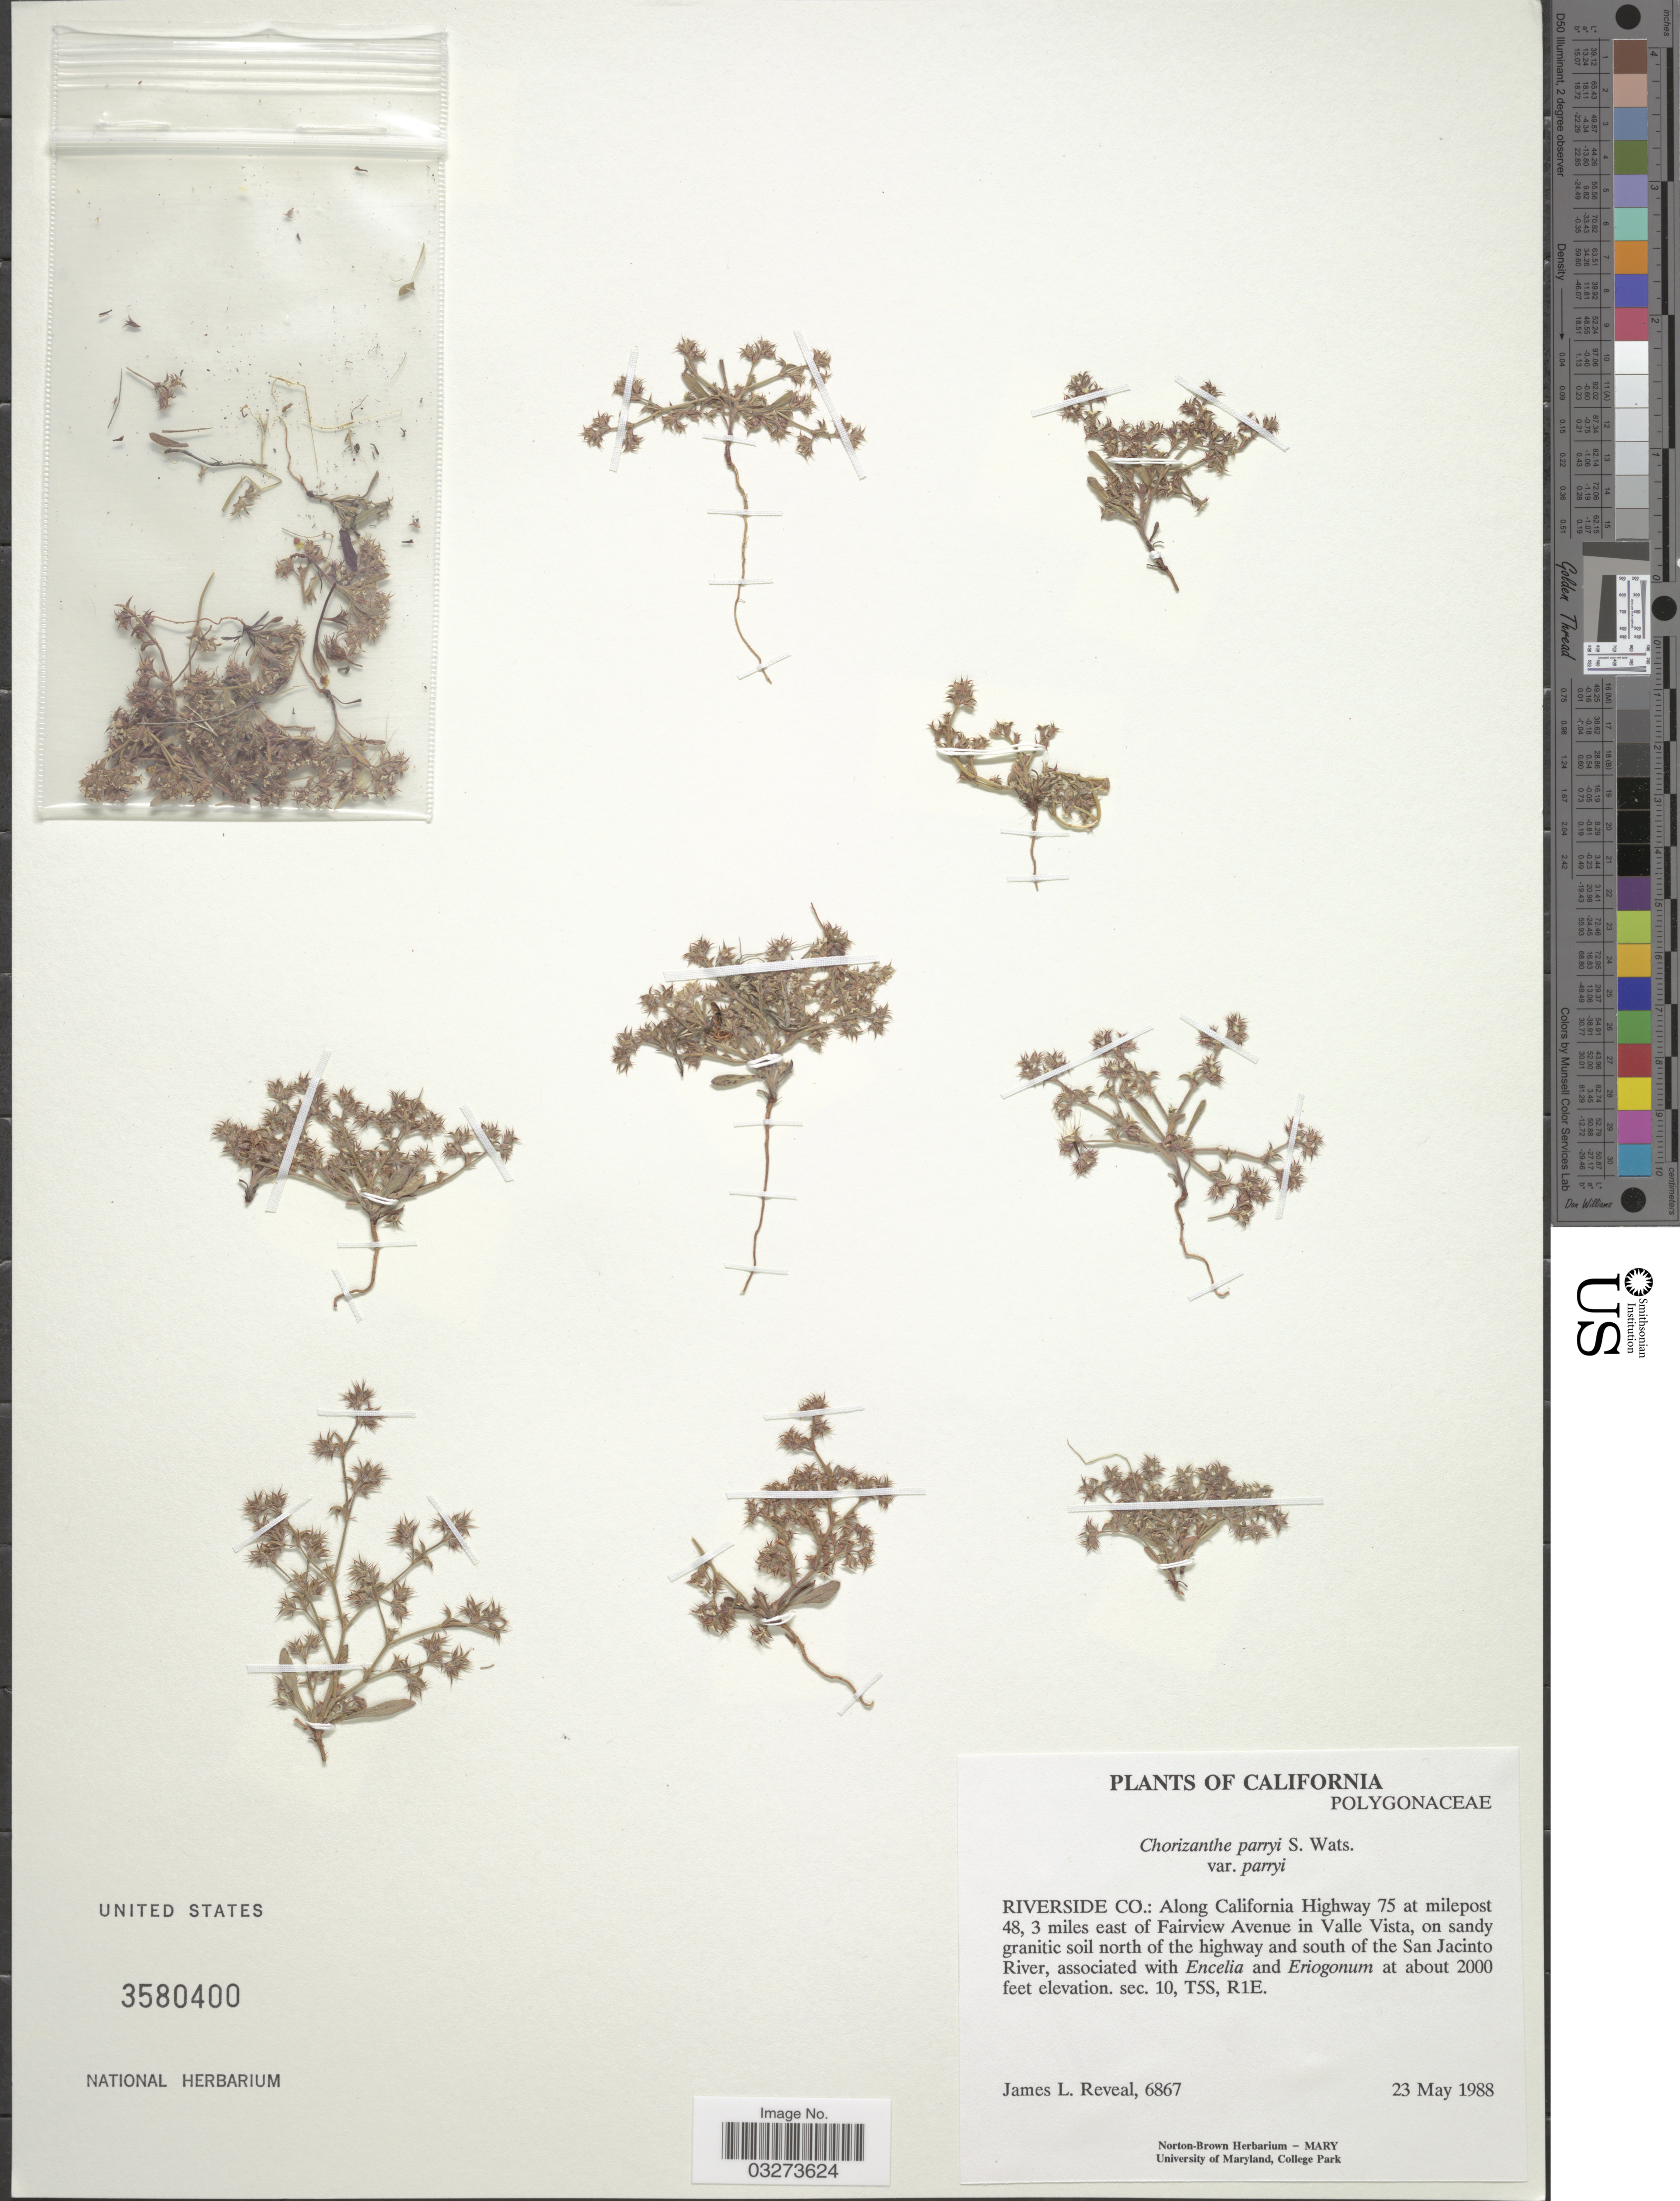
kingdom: Plantae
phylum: Tracheophyta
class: Magnoliopsida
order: Caryophyllales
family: Polygonaceae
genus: Chorizanthe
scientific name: Chorizanthe parryi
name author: S. Watson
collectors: J. L. Reveal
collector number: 6867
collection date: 1988-05-23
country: United States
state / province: California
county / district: Riverside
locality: Riverside Co.: Along California Highway 75 at milepost 48, 3 miles east of Fairview Avenue in Valle Vista, on sandy granitic soil north of the highway and south of the San Jacinto River. Sec. 10, T5S, R1E.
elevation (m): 610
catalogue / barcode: US 3580400